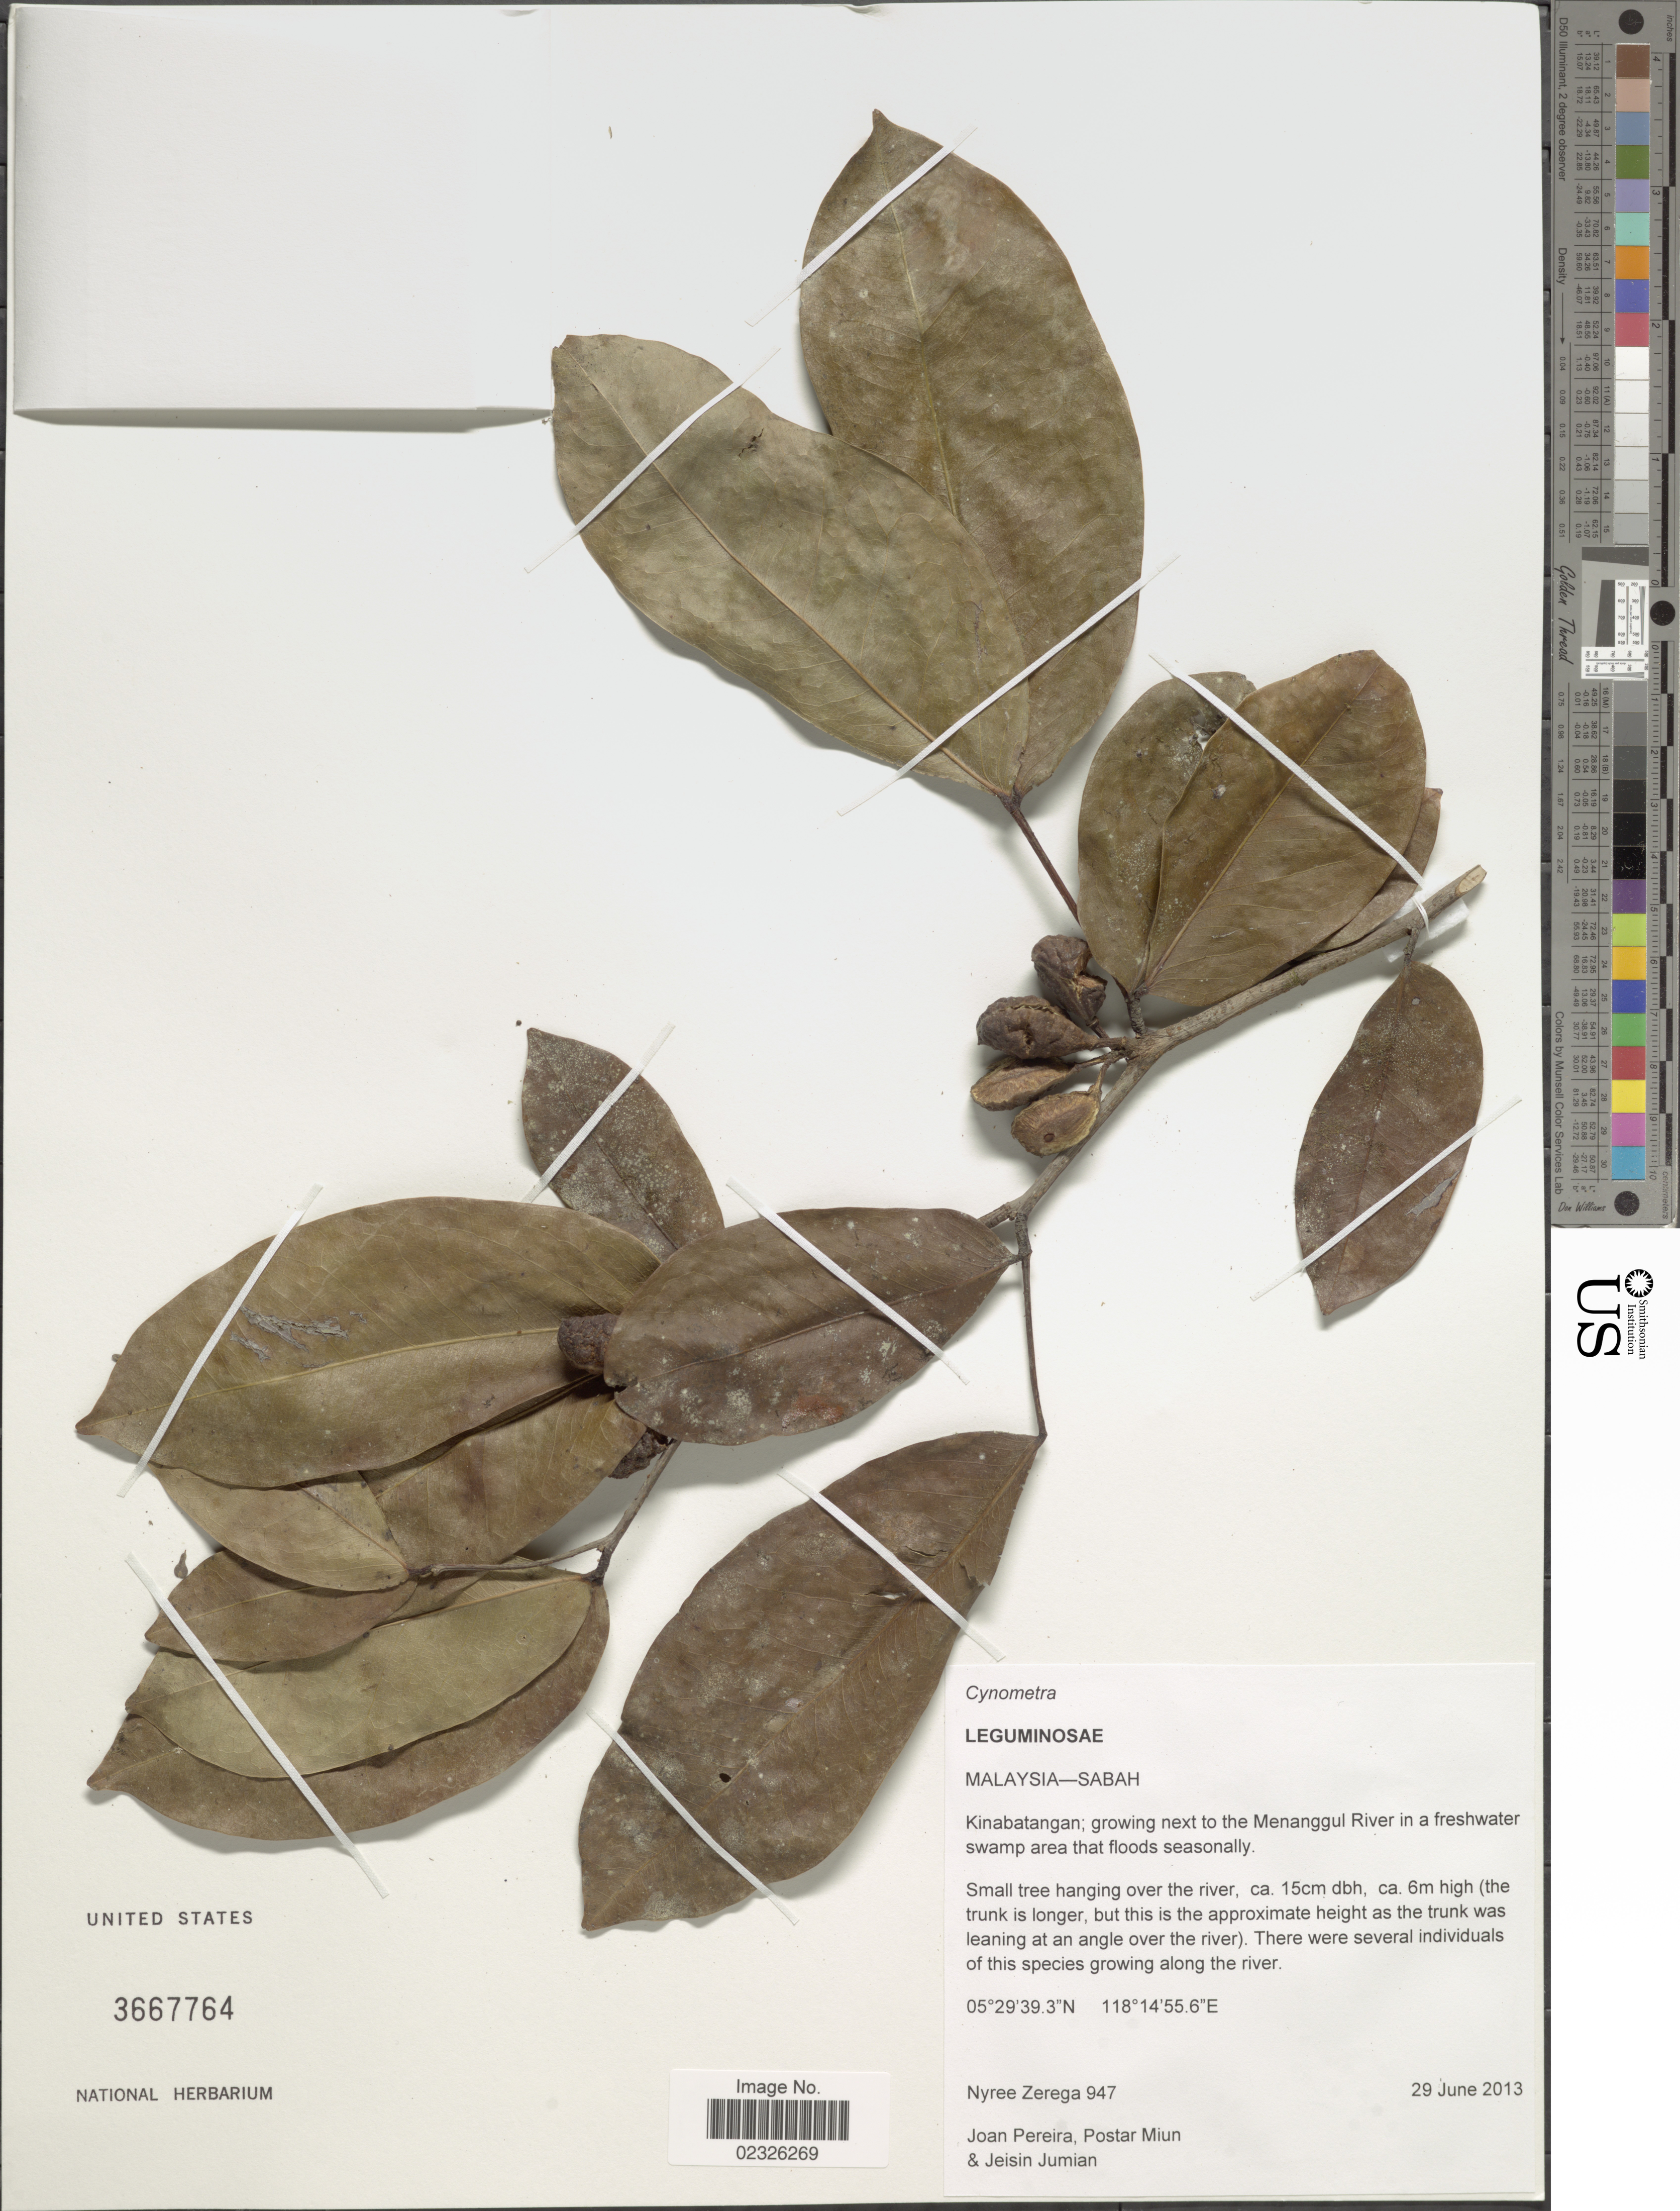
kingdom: Plantae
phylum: Tracheophyta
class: Magnoliopsida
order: Fabales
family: Fabaceae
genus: Cynometra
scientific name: Cynometra yokotai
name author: Kaneh.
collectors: N. Zerega, J. Pereira, -. Postar, J. Jumian & A. J. Lamb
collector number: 947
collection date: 2013-06-29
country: Malaysia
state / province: Sabah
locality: Kanibatangan; growing next to the Menanggul River in a freshwater swamp area that floods seasonly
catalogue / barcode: US 3667764